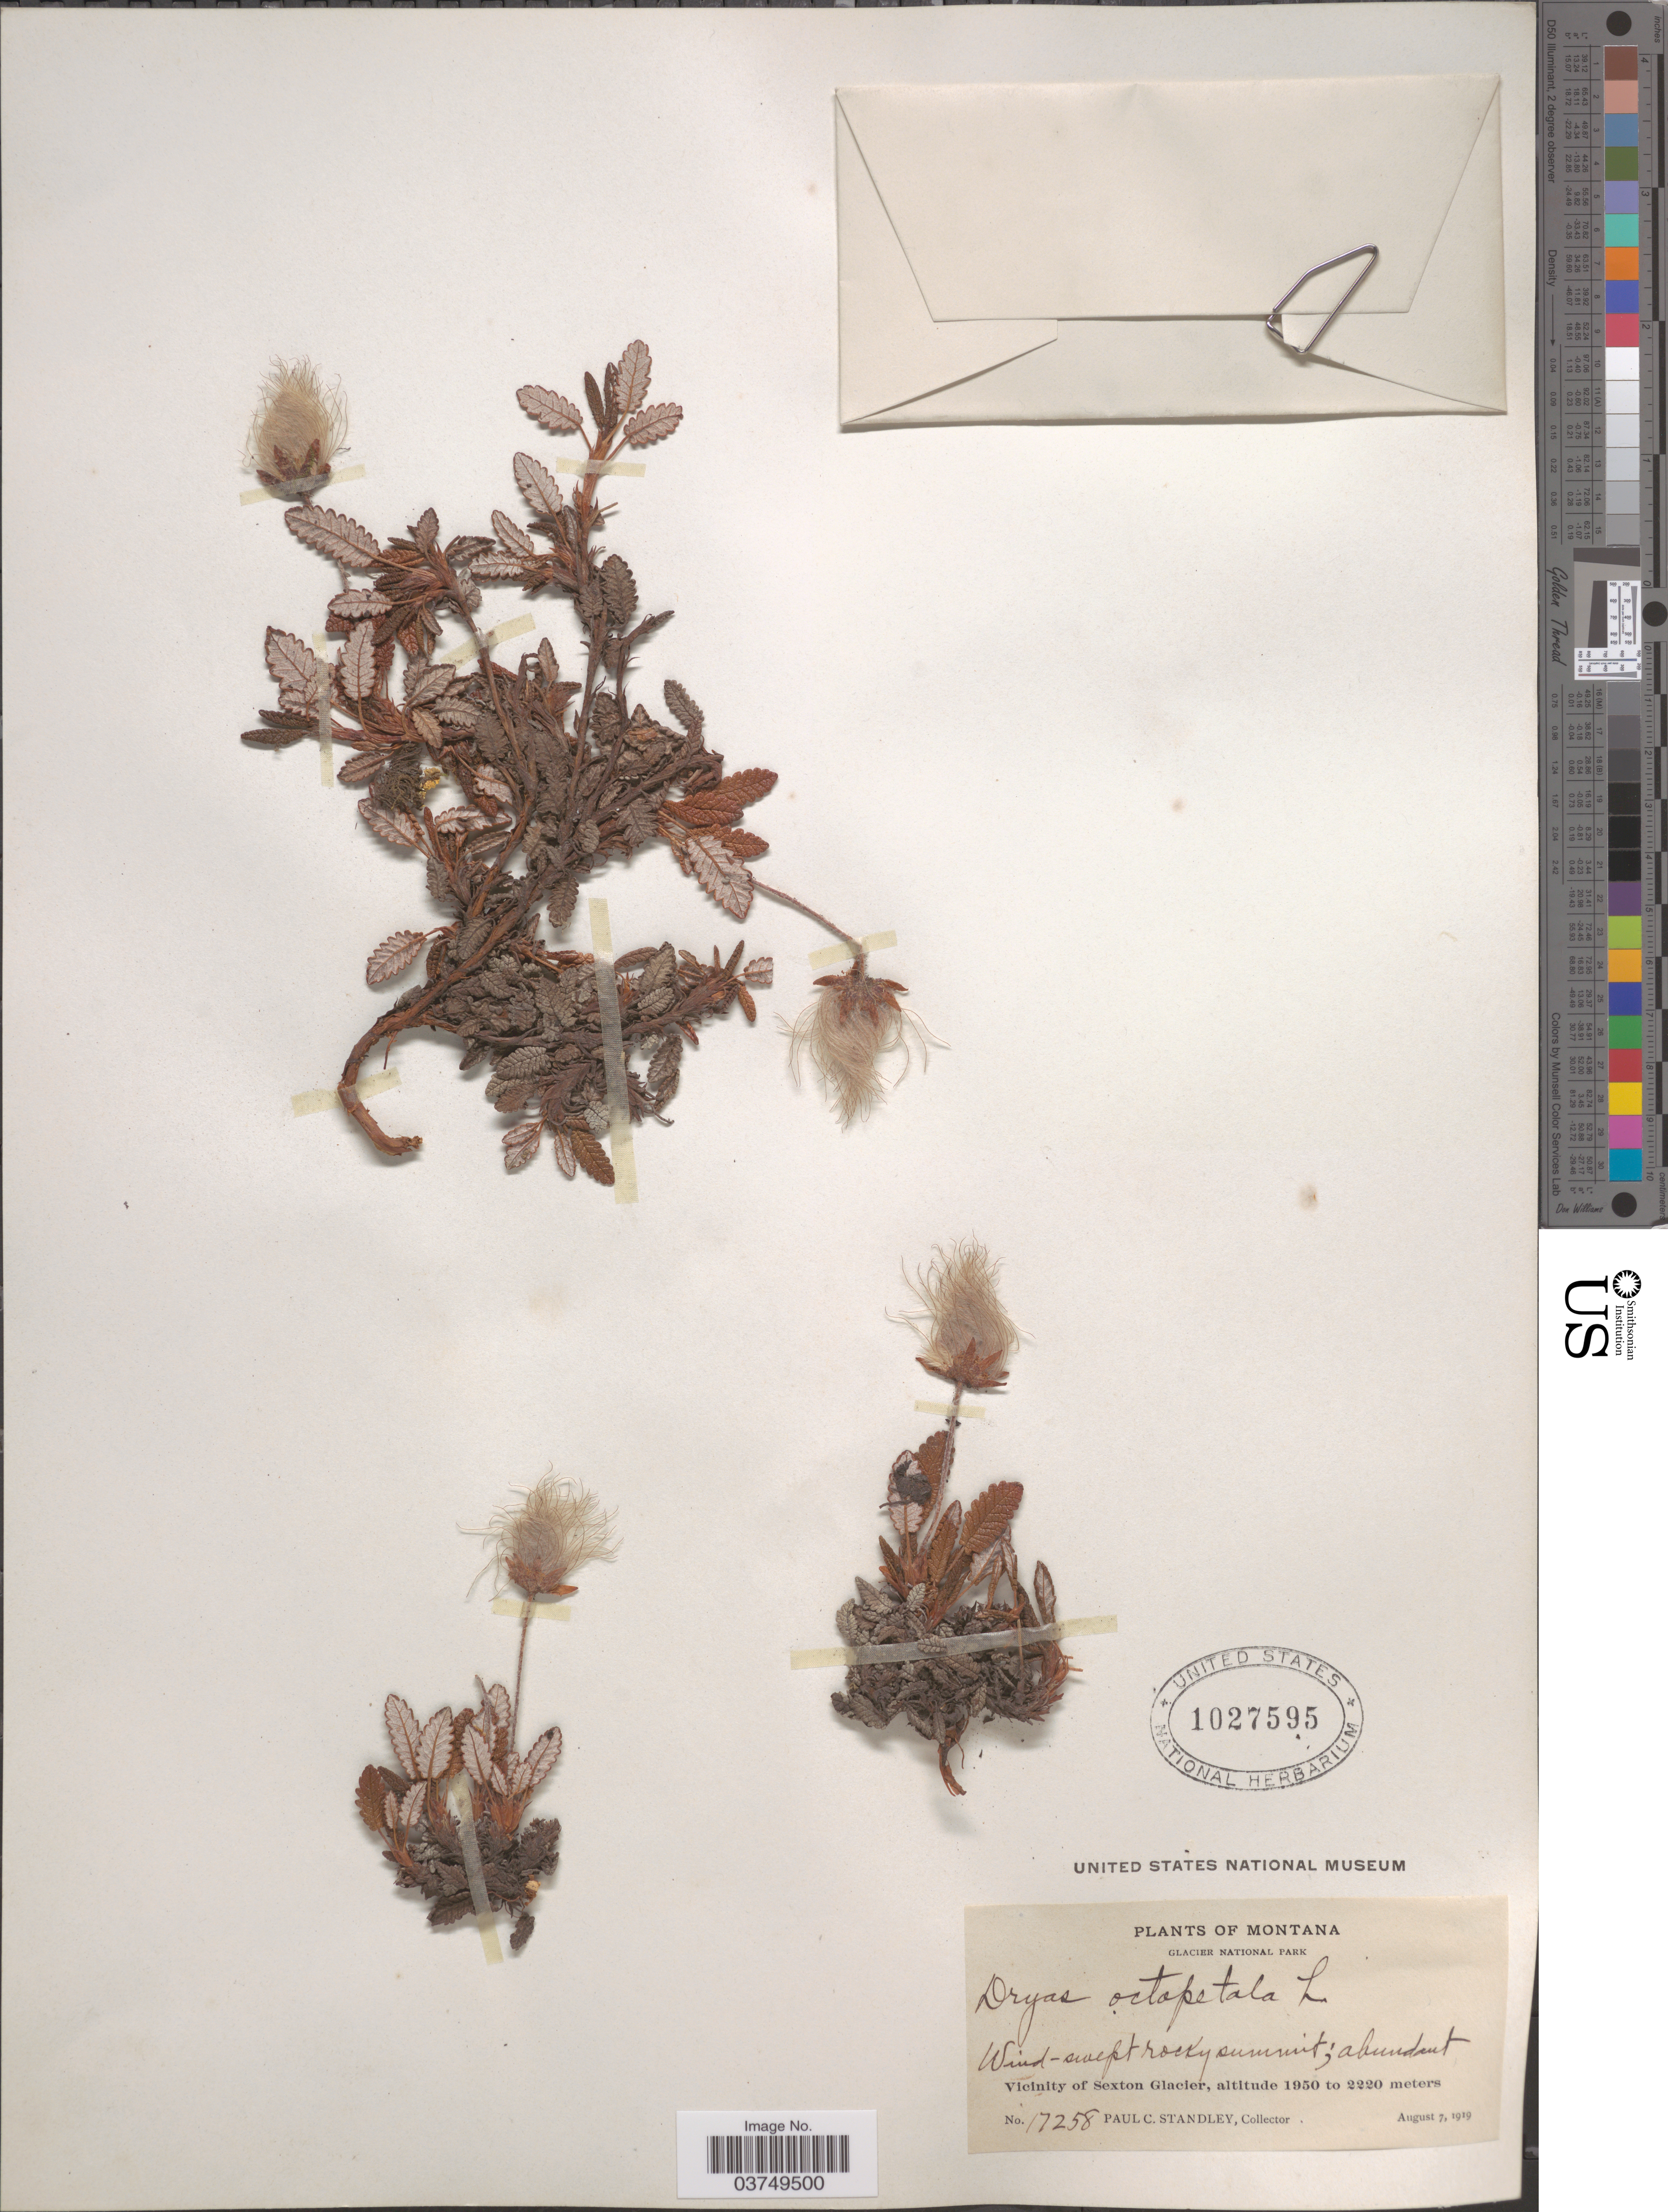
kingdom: Plantae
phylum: Tracheophyta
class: Magnoliopsida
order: Rosales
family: Rosaceae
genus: Dryas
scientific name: Dryas hookeriana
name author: Juz.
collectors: P. C. Standley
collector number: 17258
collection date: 1919-08-07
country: United States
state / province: Montana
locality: Glacier National Park. Wind-swept rocky summit. Vicinity of Sexton Glacier.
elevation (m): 1950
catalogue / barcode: US 1027595